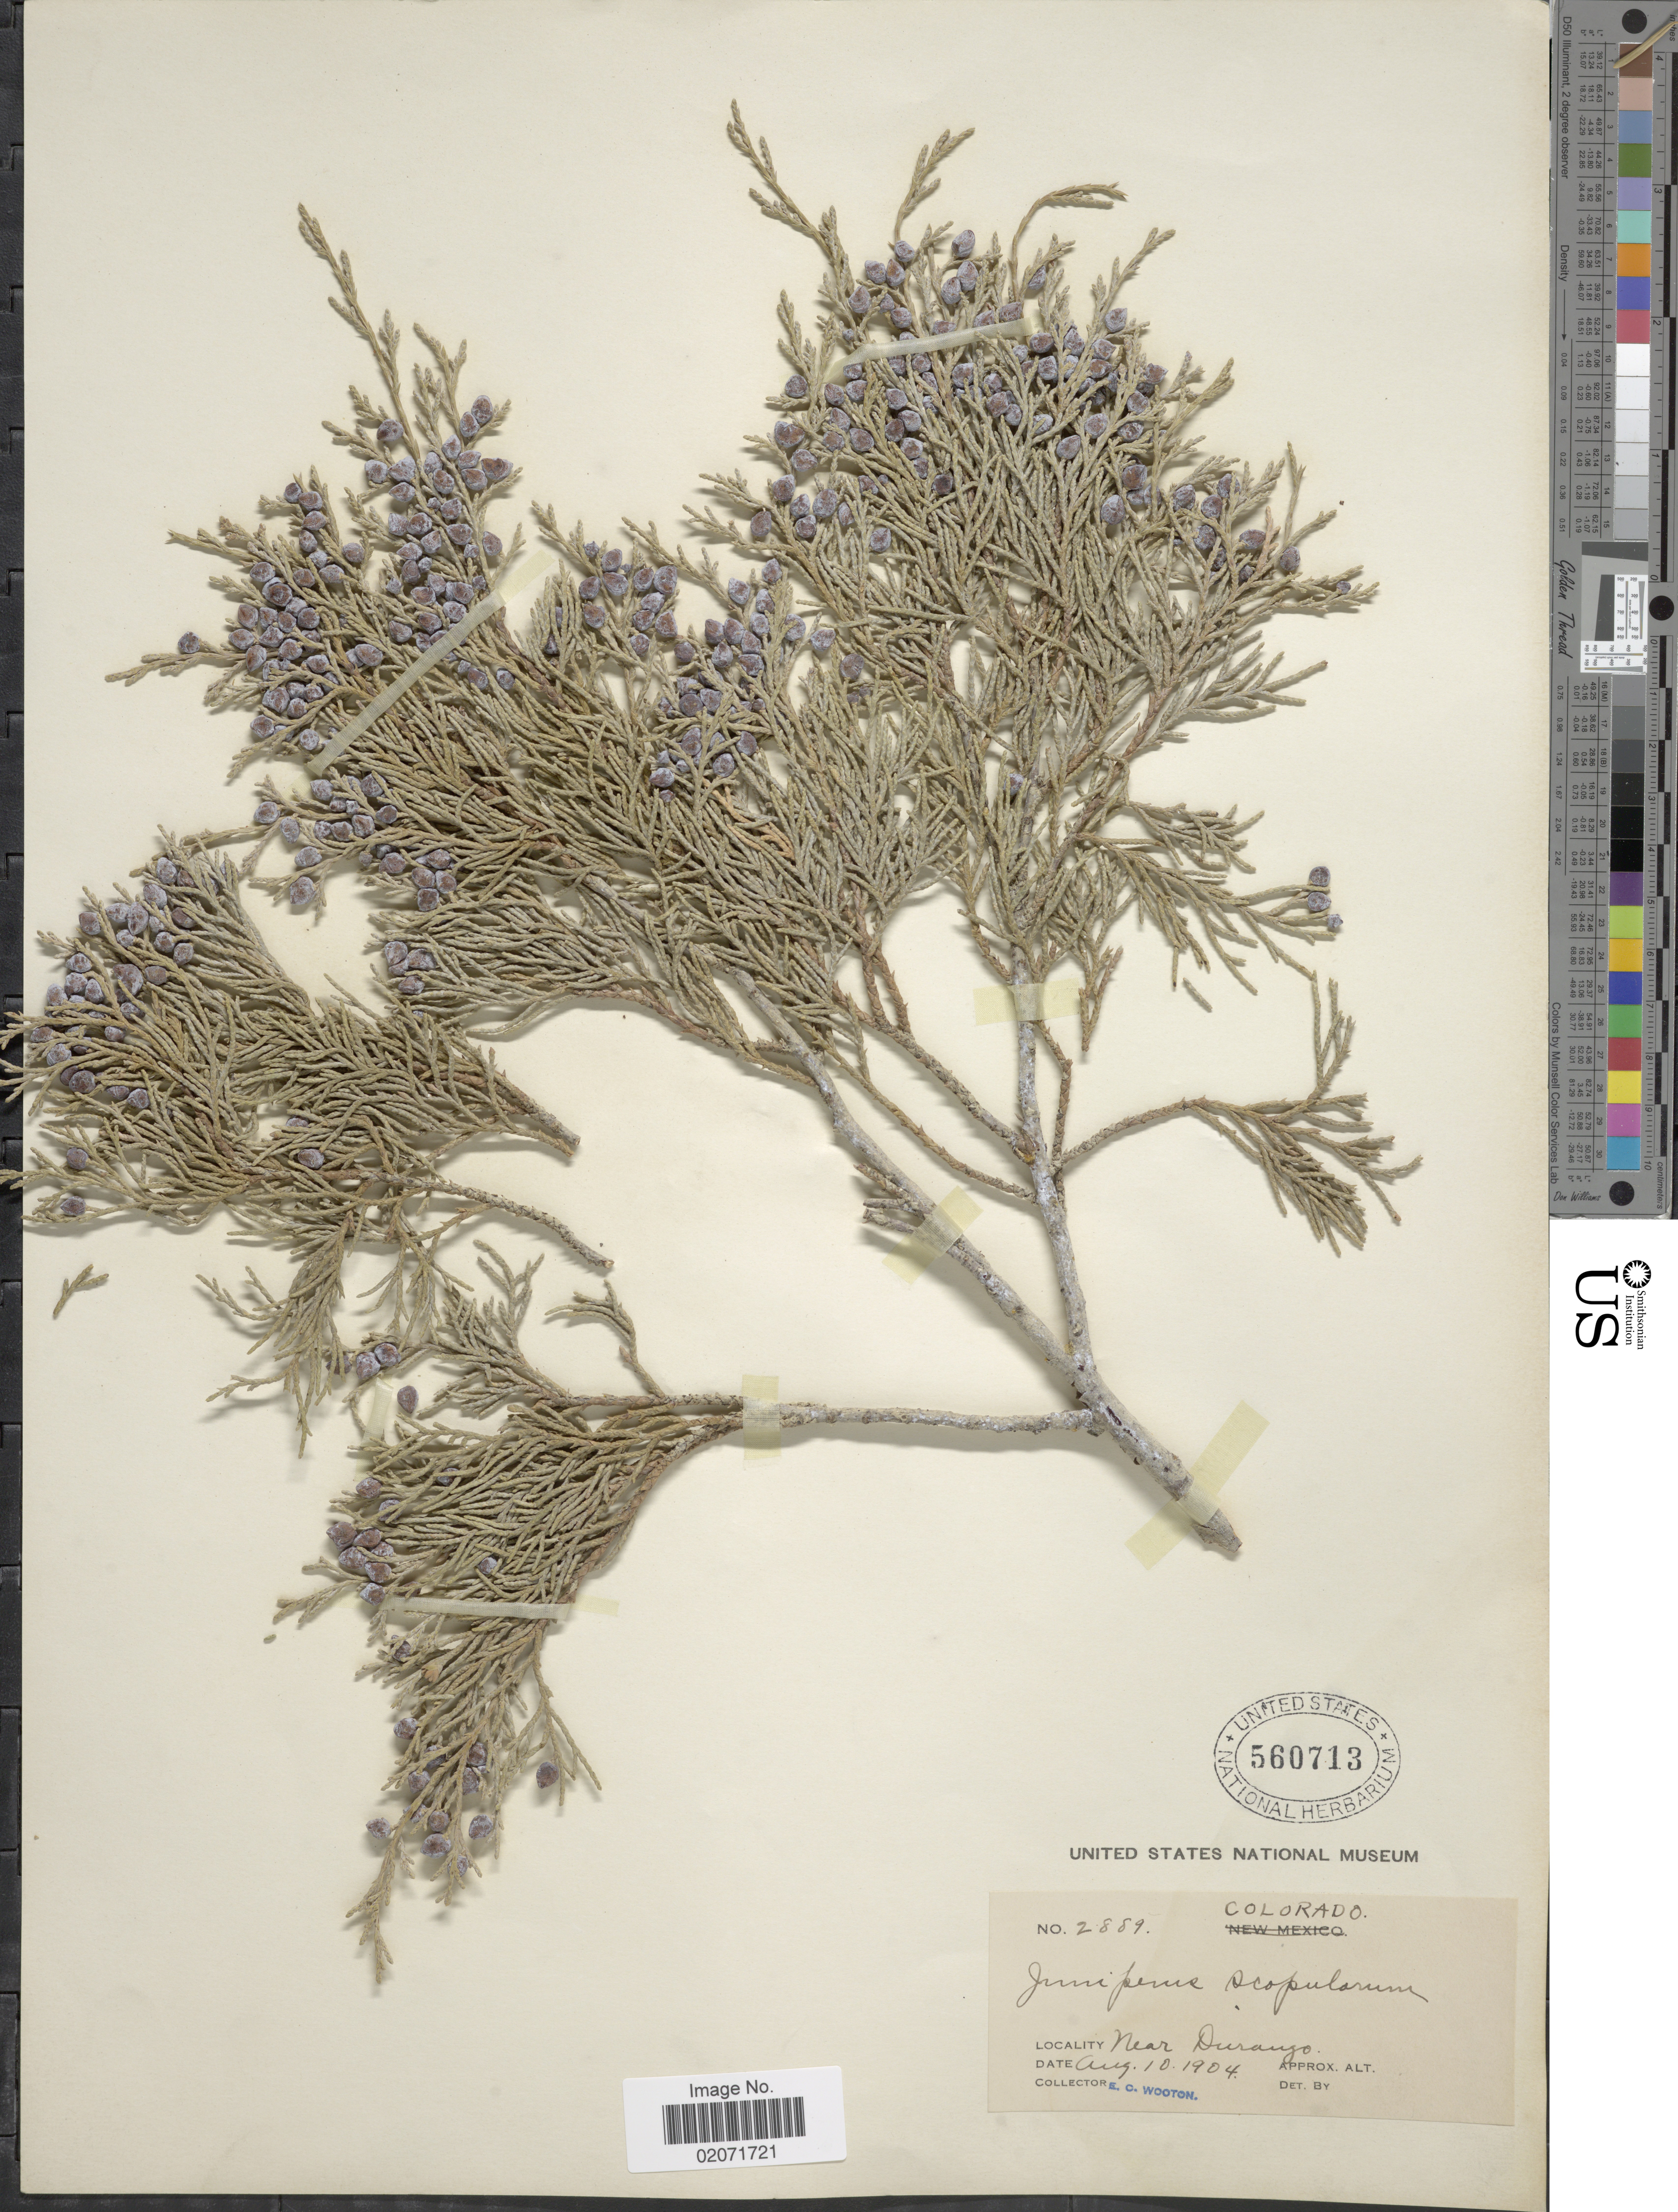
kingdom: Plantae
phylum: Tracheophyta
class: Pinopsida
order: Pinales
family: Cupressaceae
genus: Juniperus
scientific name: Juniperus scopulorum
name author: Sarg.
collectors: E. O. Wooton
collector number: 2889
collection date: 1904-08-10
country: United States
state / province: Colorado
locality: Near Durango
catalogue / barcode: US 560713